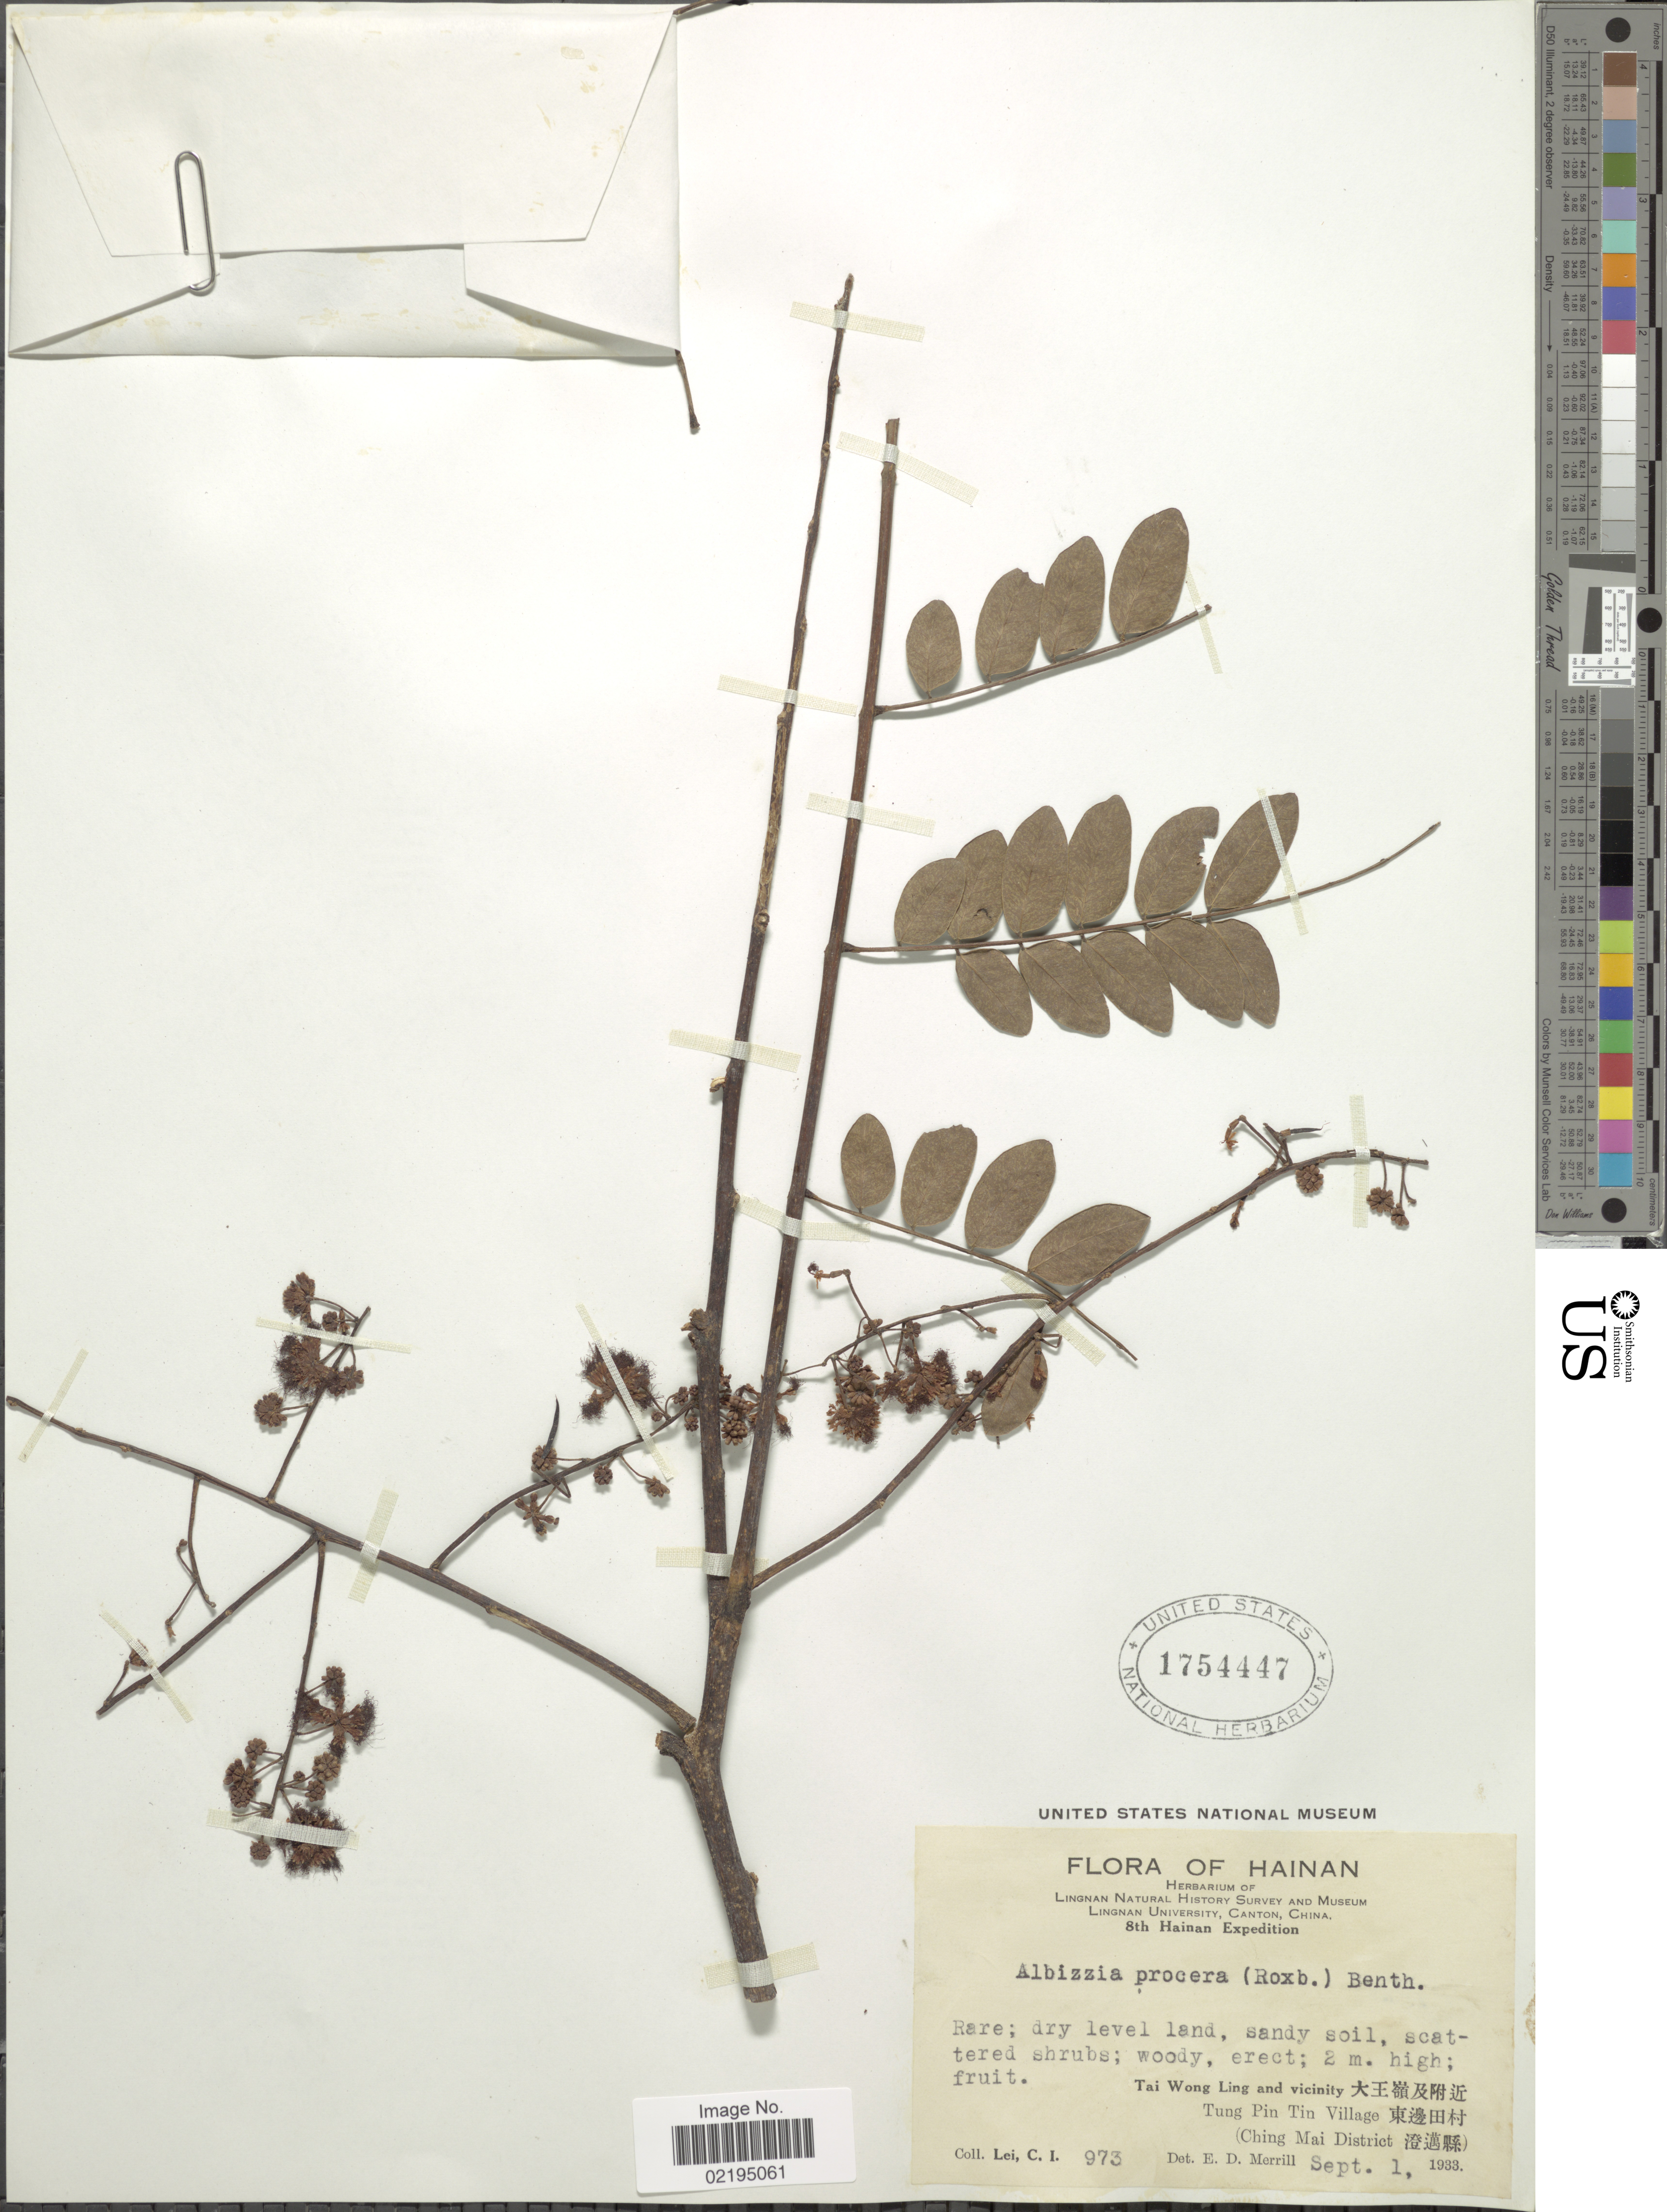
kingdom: Plantae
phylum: Tracheophyta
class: Magnoliopsida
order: Fabales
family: Fabaceae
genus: Albizia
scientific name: Albizia procera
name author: (Roxb.) Benth.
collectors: C. I. Lei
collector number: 973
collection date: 1933-09-01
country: China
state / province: Hainan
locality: Tai Wong Ling and vicinity, Tung Ping Tin Village (Ching Mai District).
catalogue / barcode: US 1754447